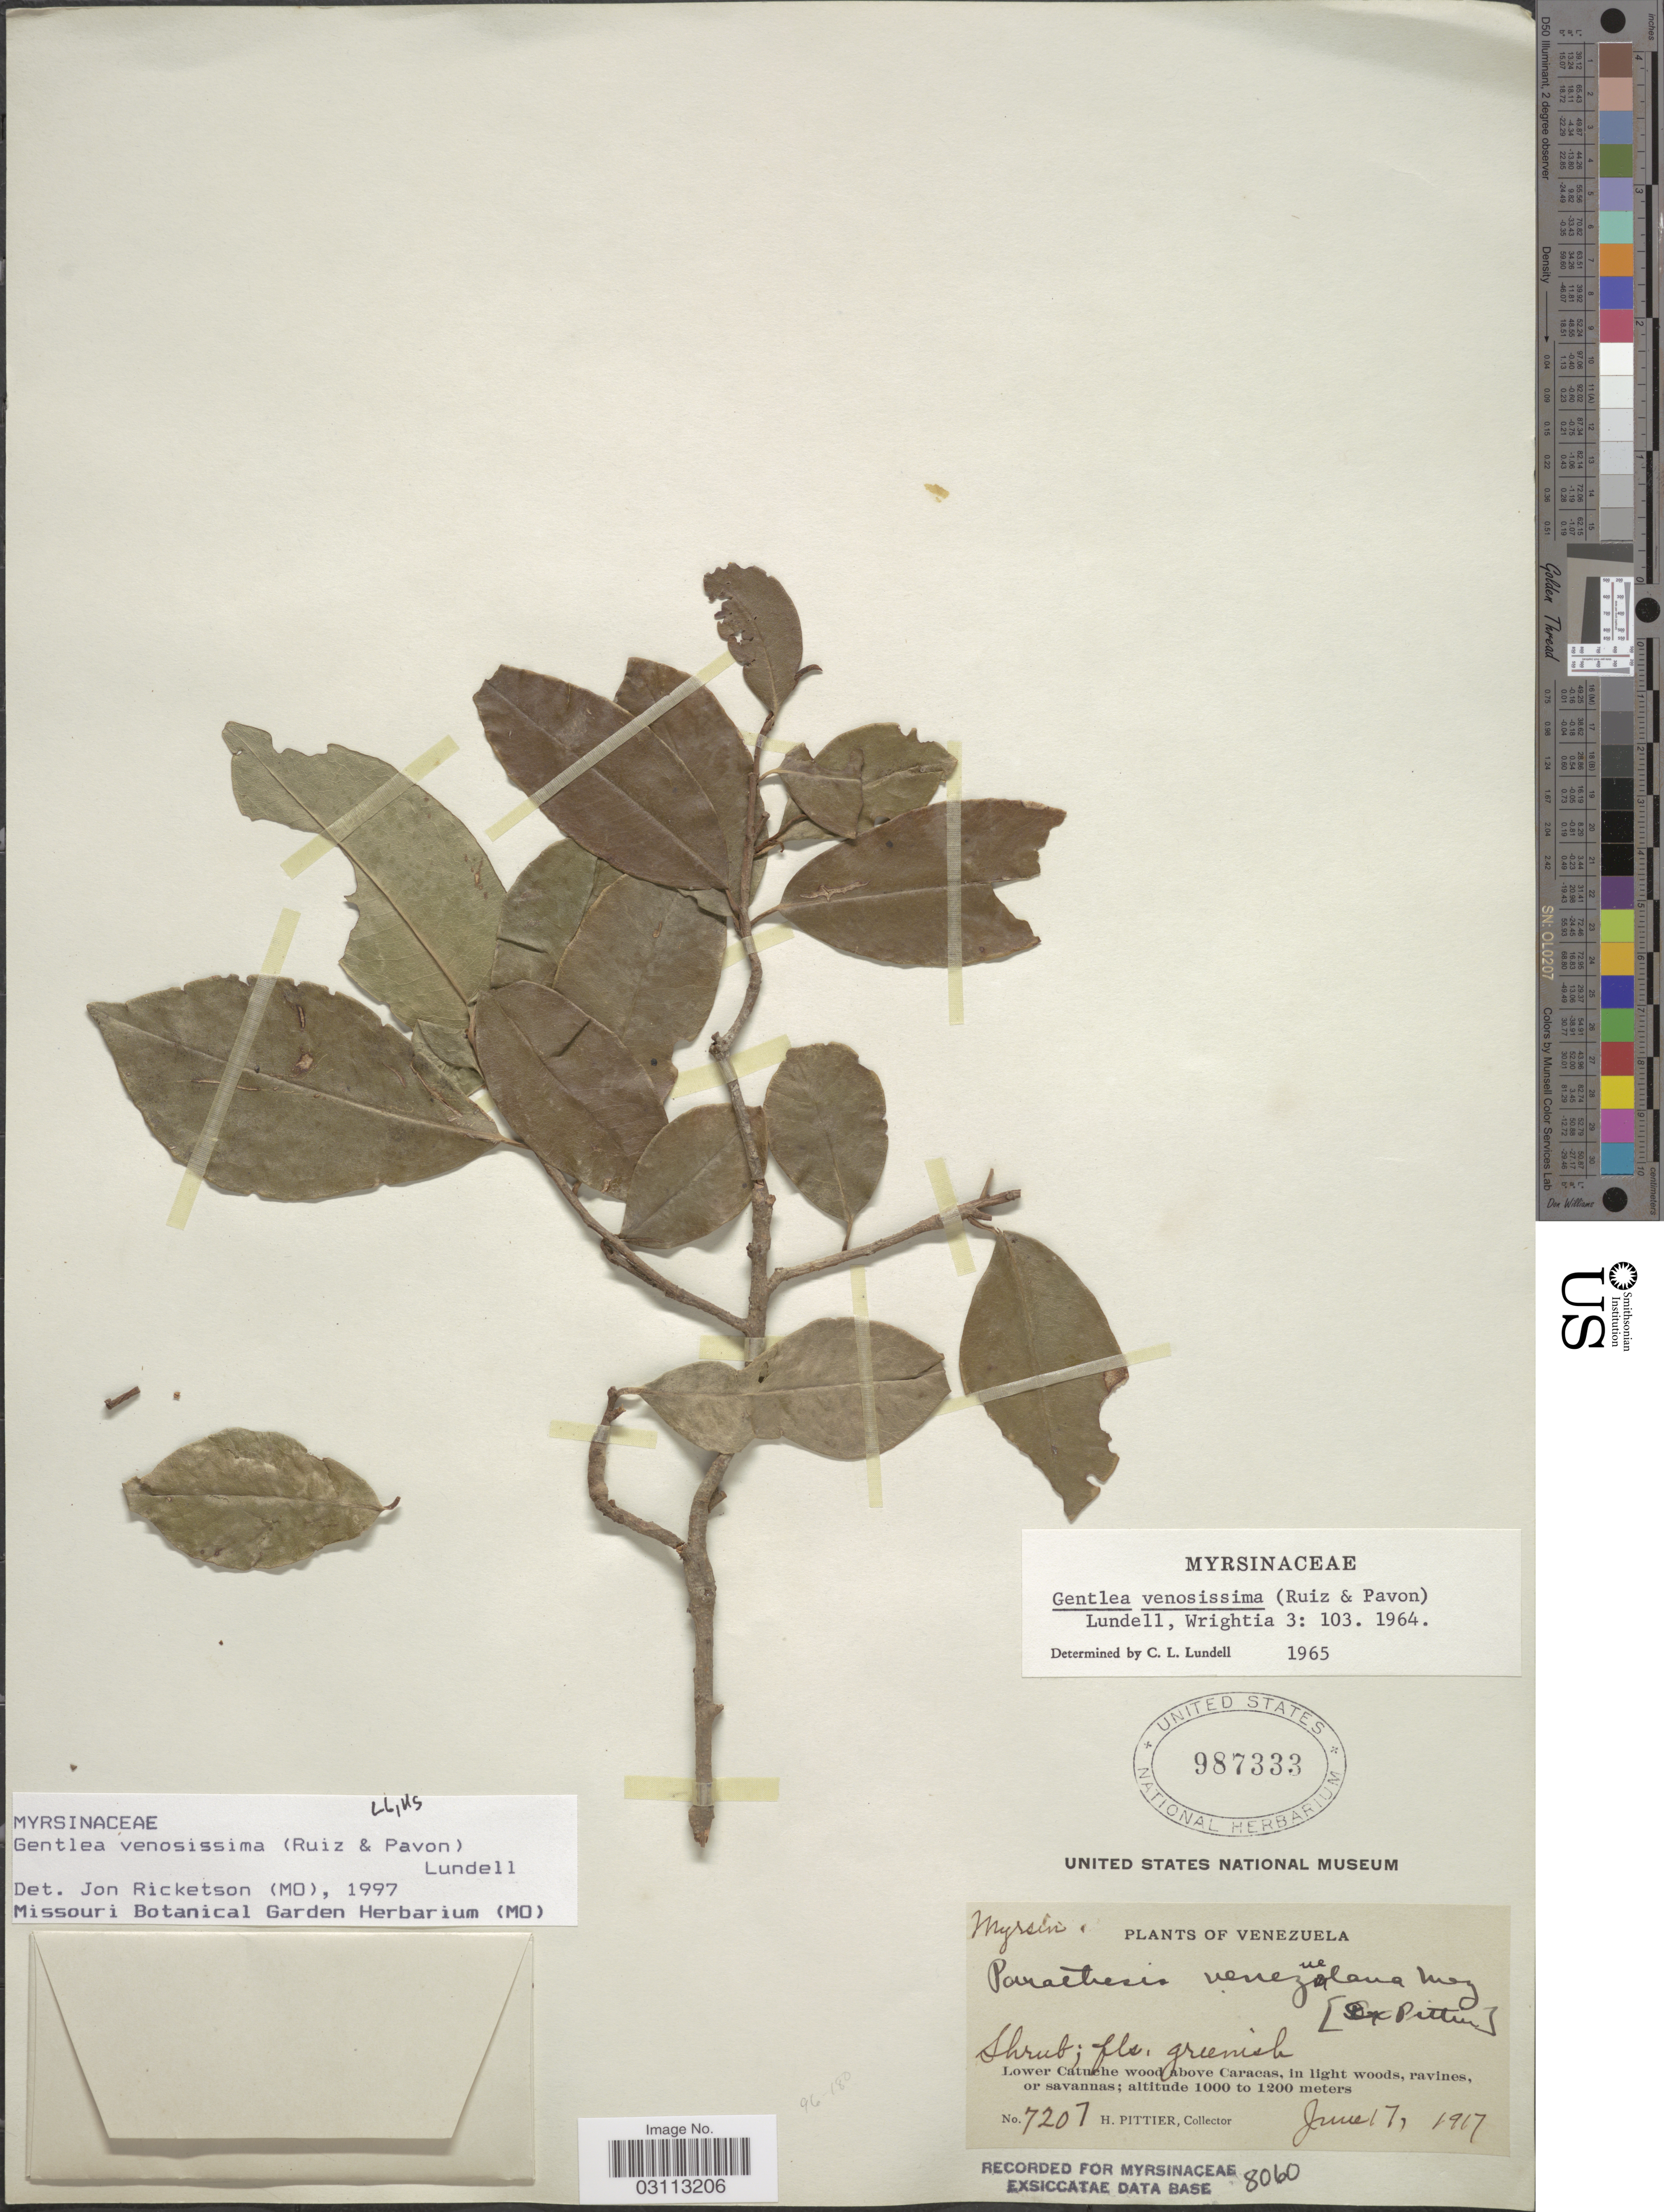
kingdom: Plantae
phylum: Tracheophyta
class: Magnoliopsida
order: Ericales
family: Primulaceae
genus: Gentlea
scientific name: Gentlea venosissima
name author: (Ruiz & Pav.) Lundell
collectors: H. F. Pittier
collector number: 7207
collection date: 1917-06-17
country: Venezuela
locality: Lower Catuche wood above Caracas.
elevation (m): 1000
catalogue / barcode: US 987333